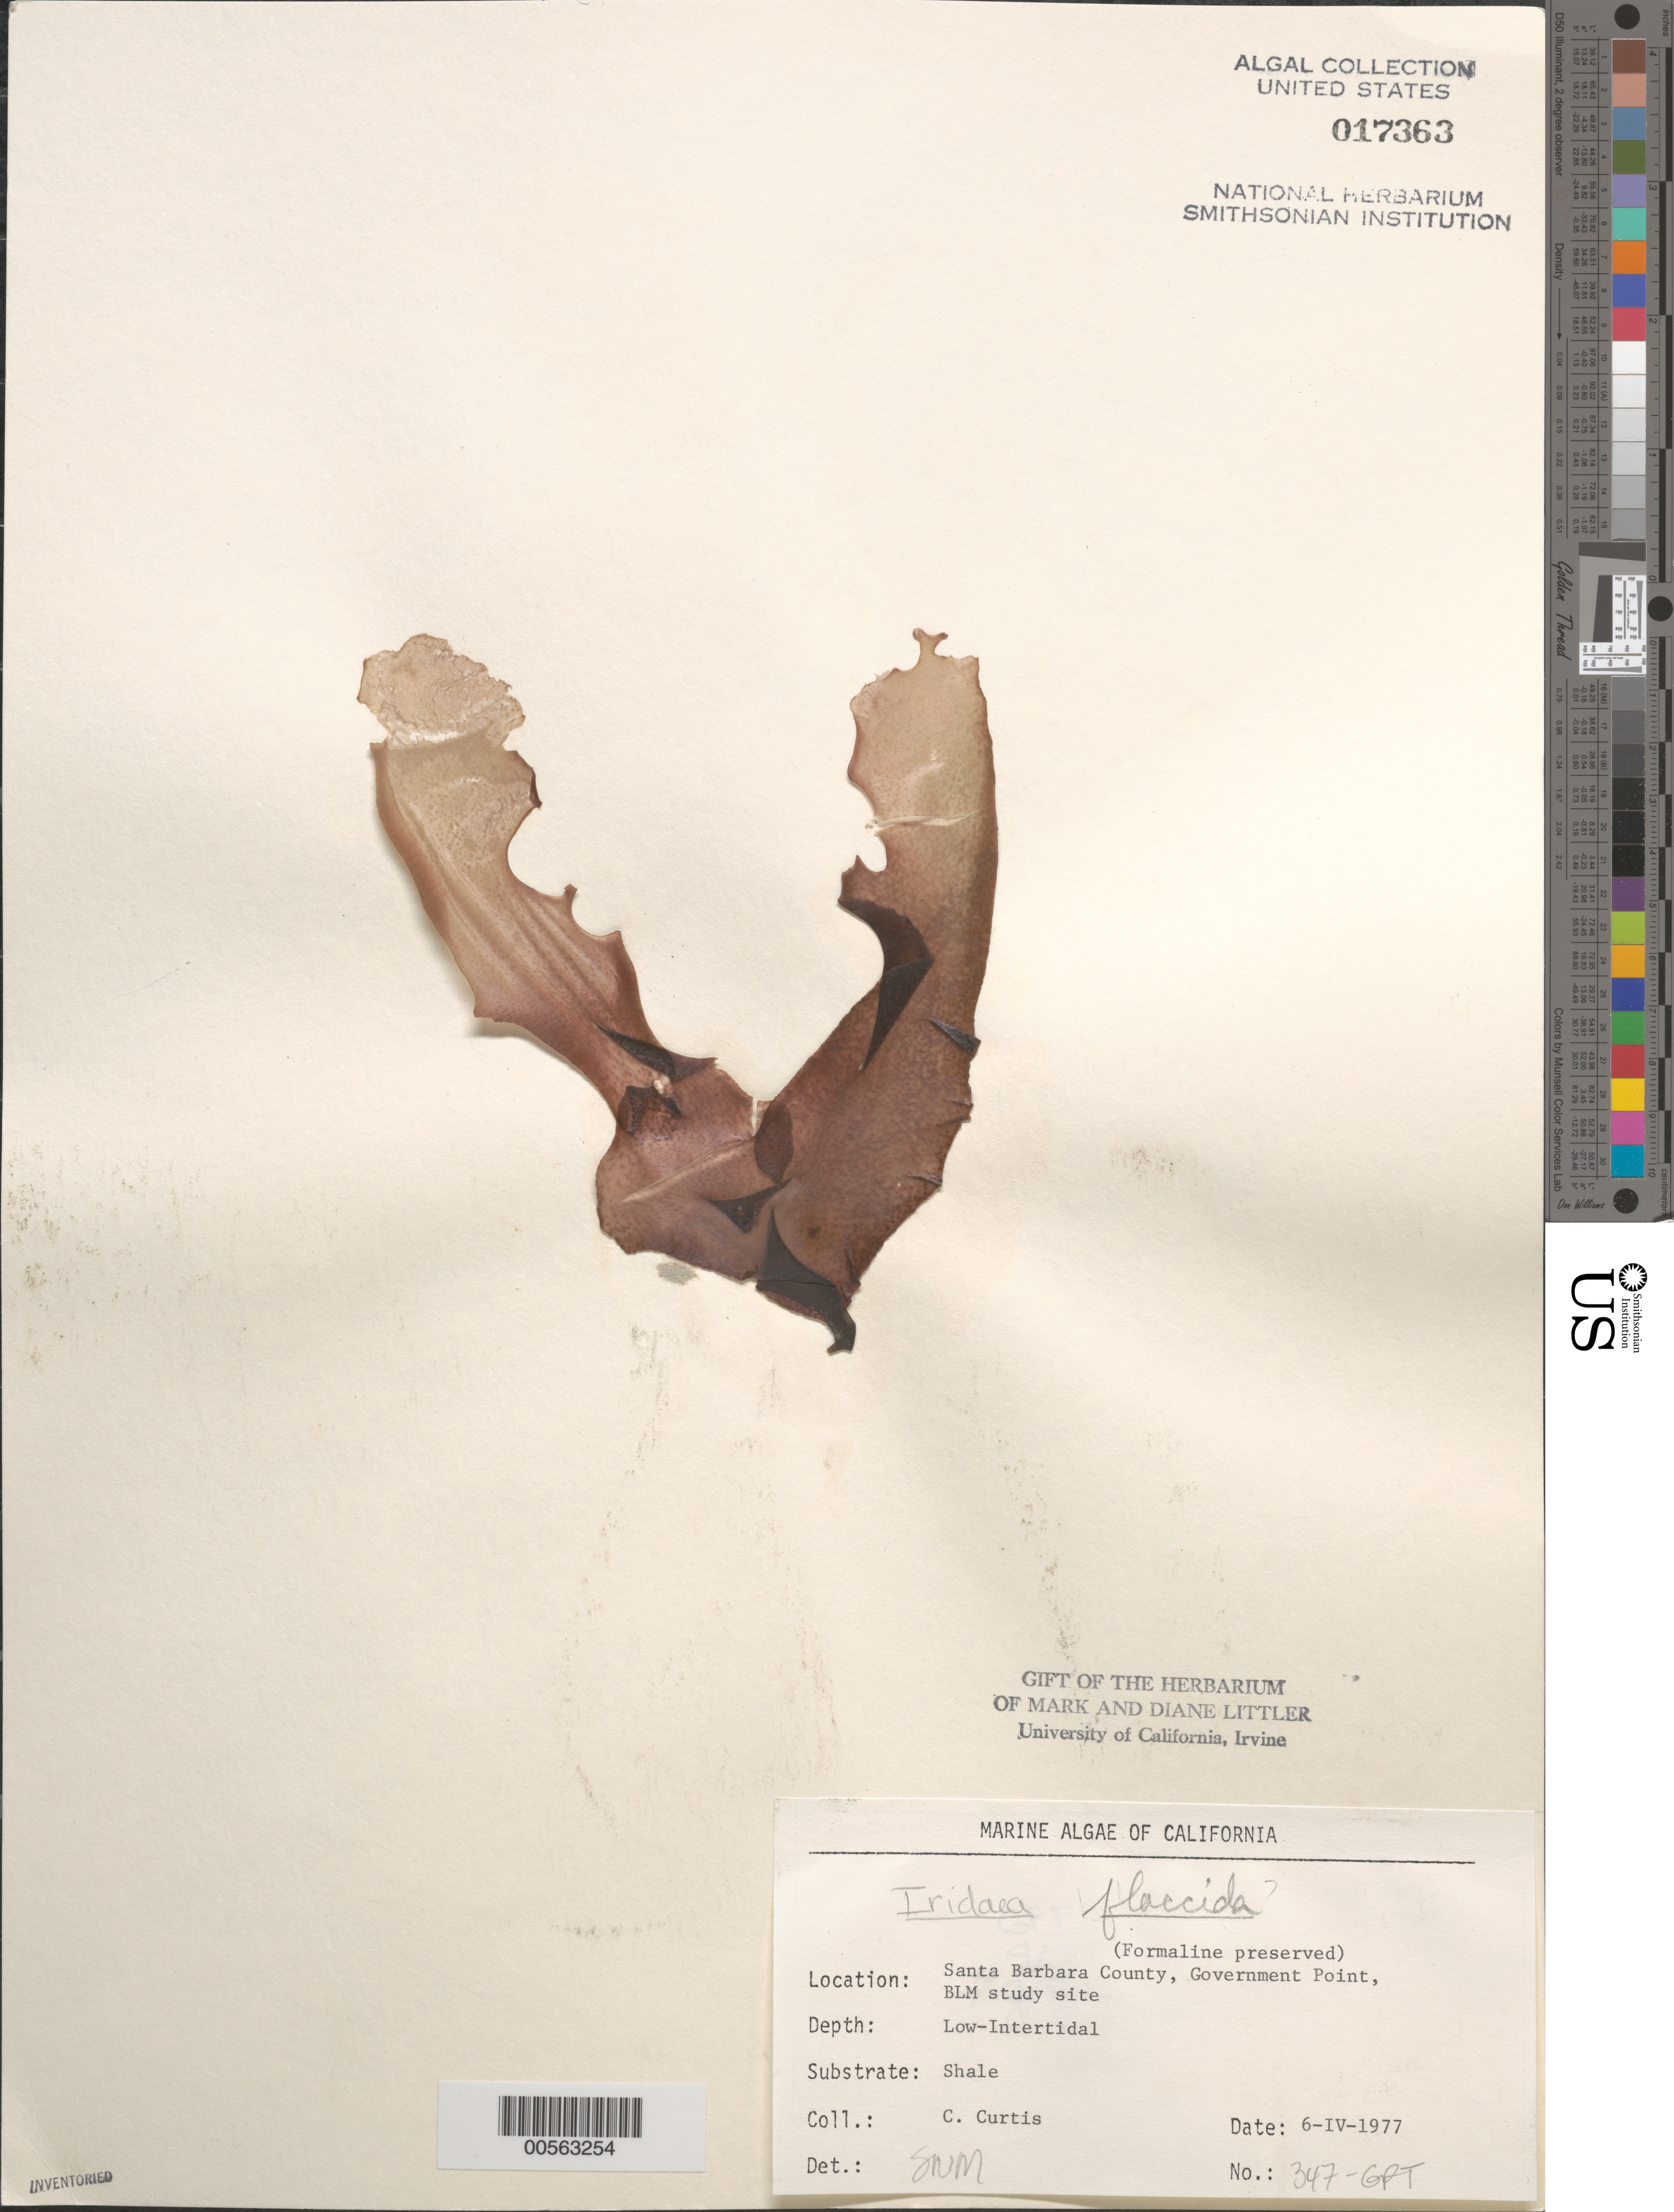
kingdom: Plantae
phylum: Rhodophyta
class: Florideophyceae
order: Gigartinales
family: Gigartinaceae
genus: Mazzaella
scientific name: Mazzaella flaccida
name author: (Setchell & N.L. Gardner) Fredericq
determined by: Algae name updating Project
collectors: C. Curtis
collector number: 347-gpt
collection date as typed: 06 Apr 1977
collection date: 1977-04-06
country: United States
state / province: California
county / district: Santa Barbara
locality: Government Point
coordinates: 34 26'31"N, 120 24'06"W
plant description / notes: BLM-SOCALBIGHT Rocky Intertidal Survey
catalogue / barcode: US 17363